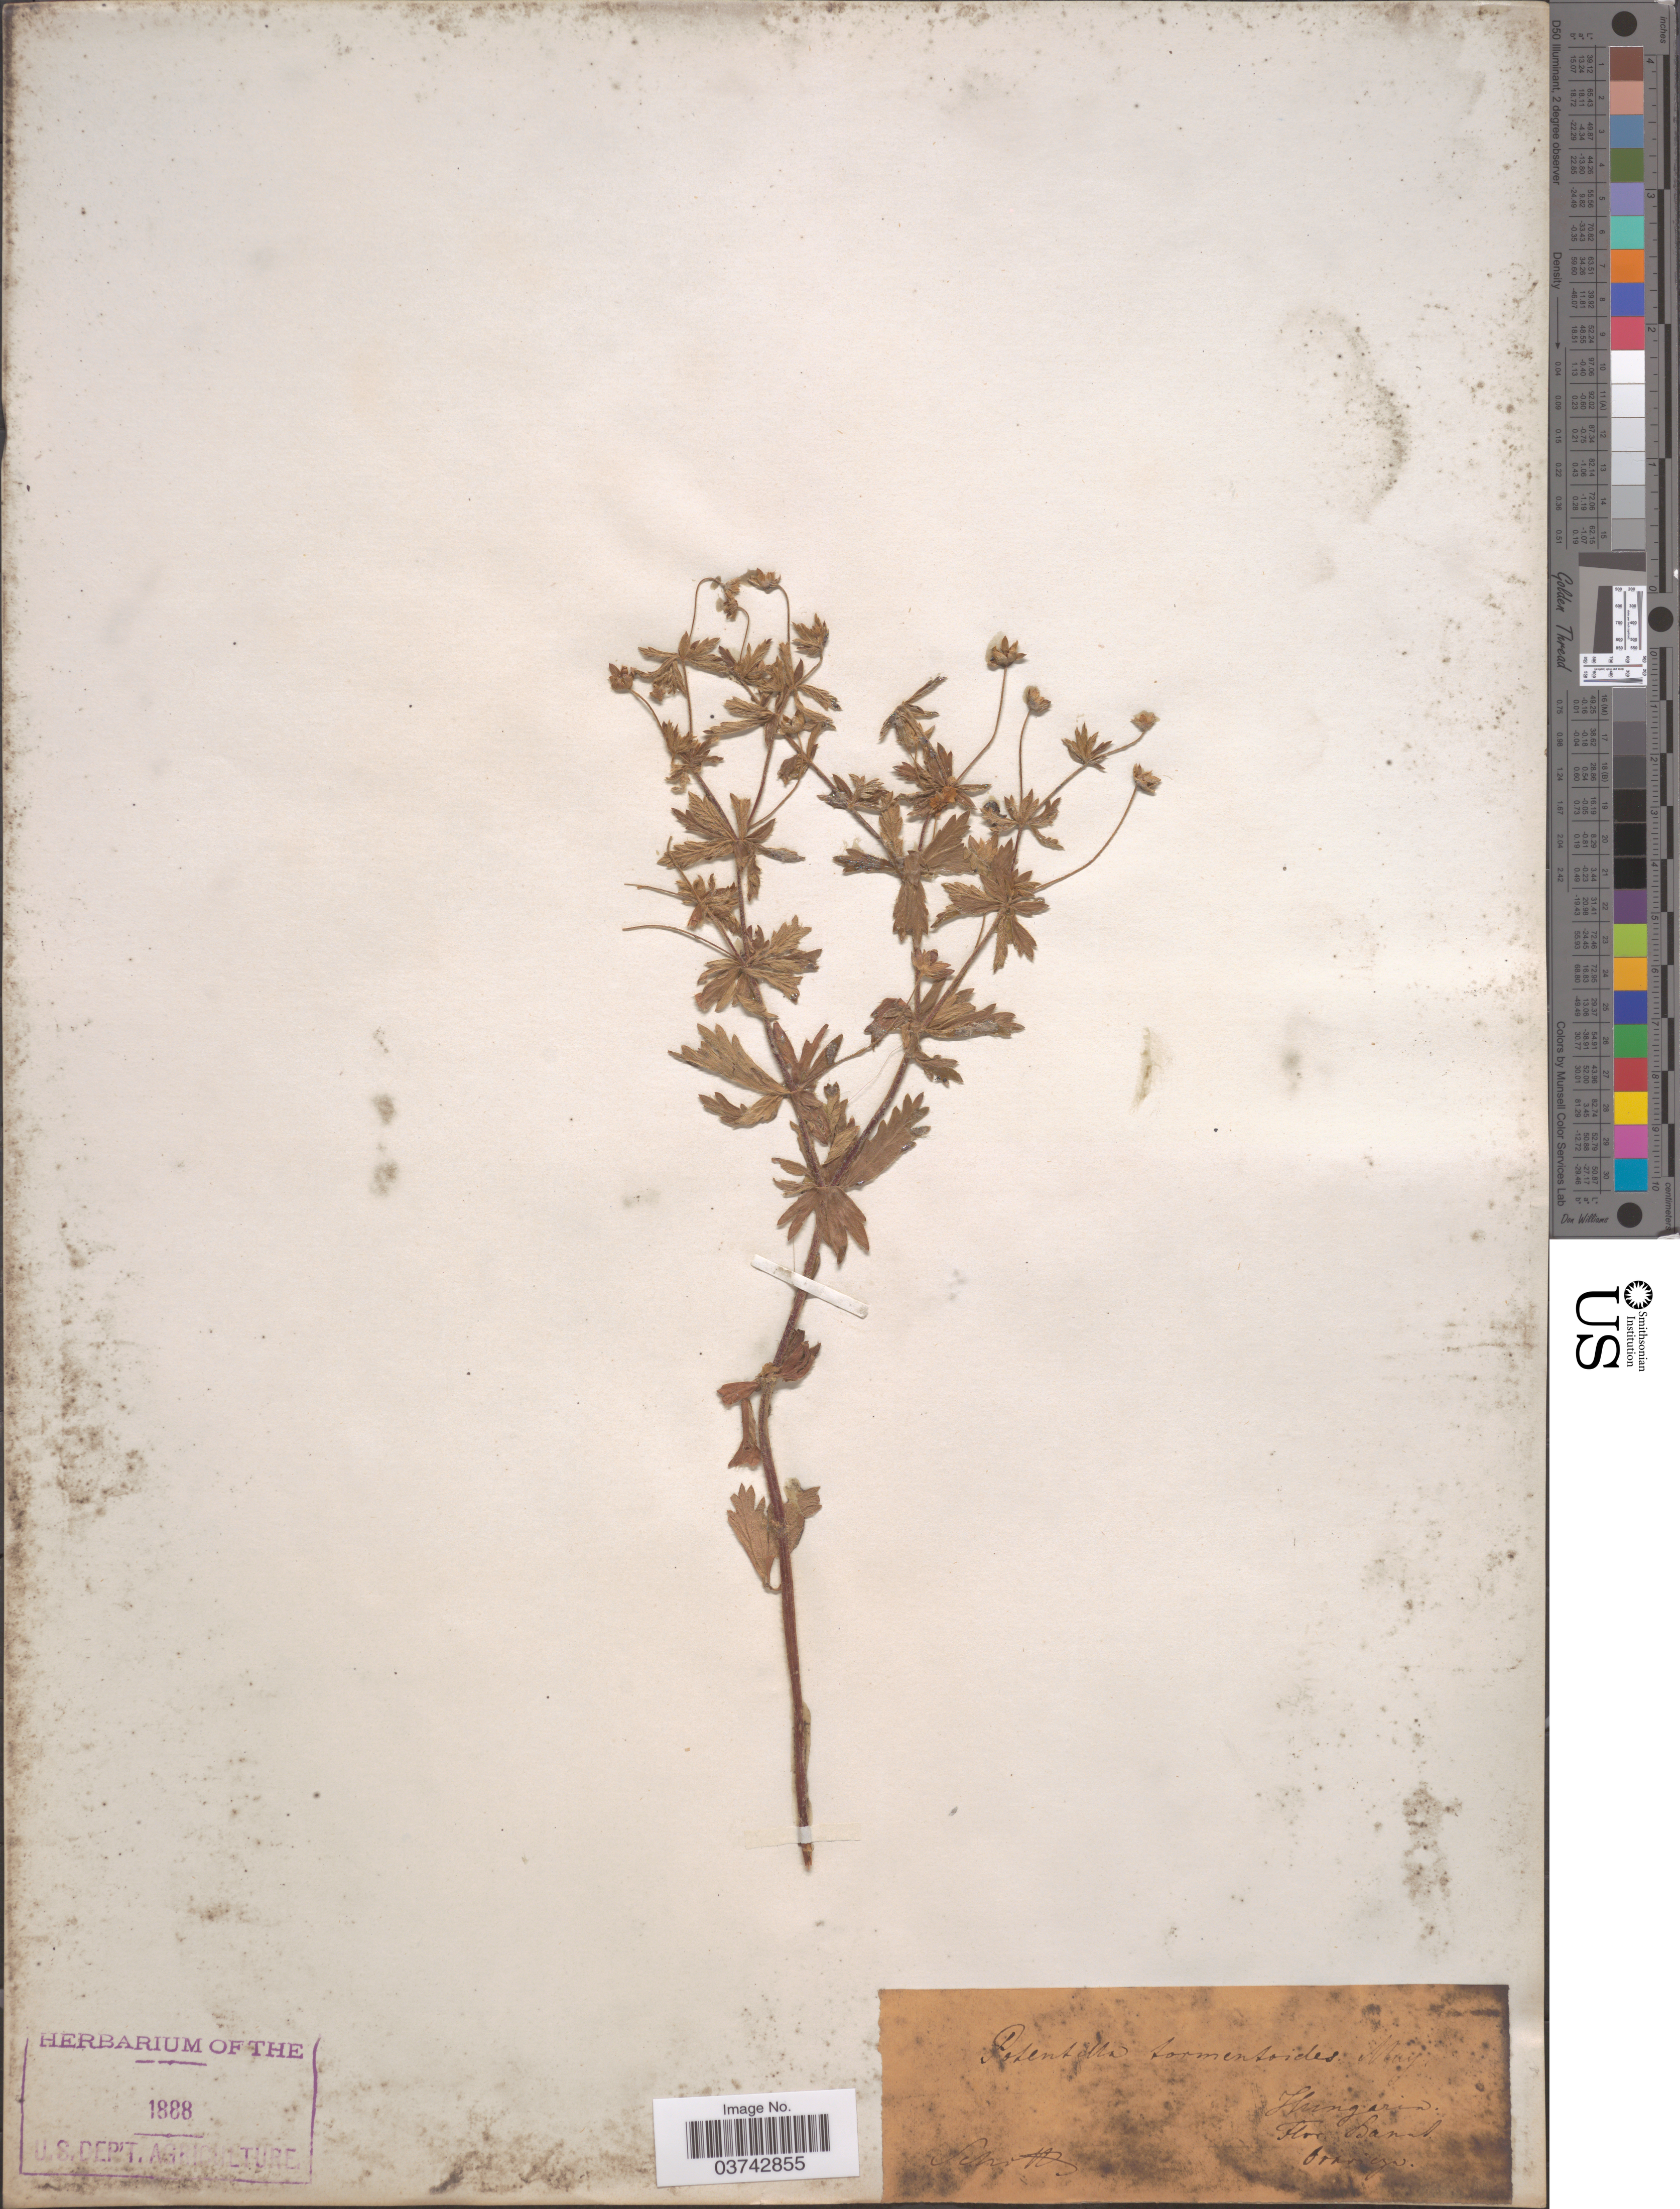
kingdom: Plantae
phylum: Tracheophyta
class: Magnoliopsida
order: Rosales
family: Rosaceae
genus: Potentilla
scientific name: Potentilla tormentilloides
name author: J. Mayer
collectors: -. Schottz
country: Hungary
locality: Banat. Orariga. [interpreted]